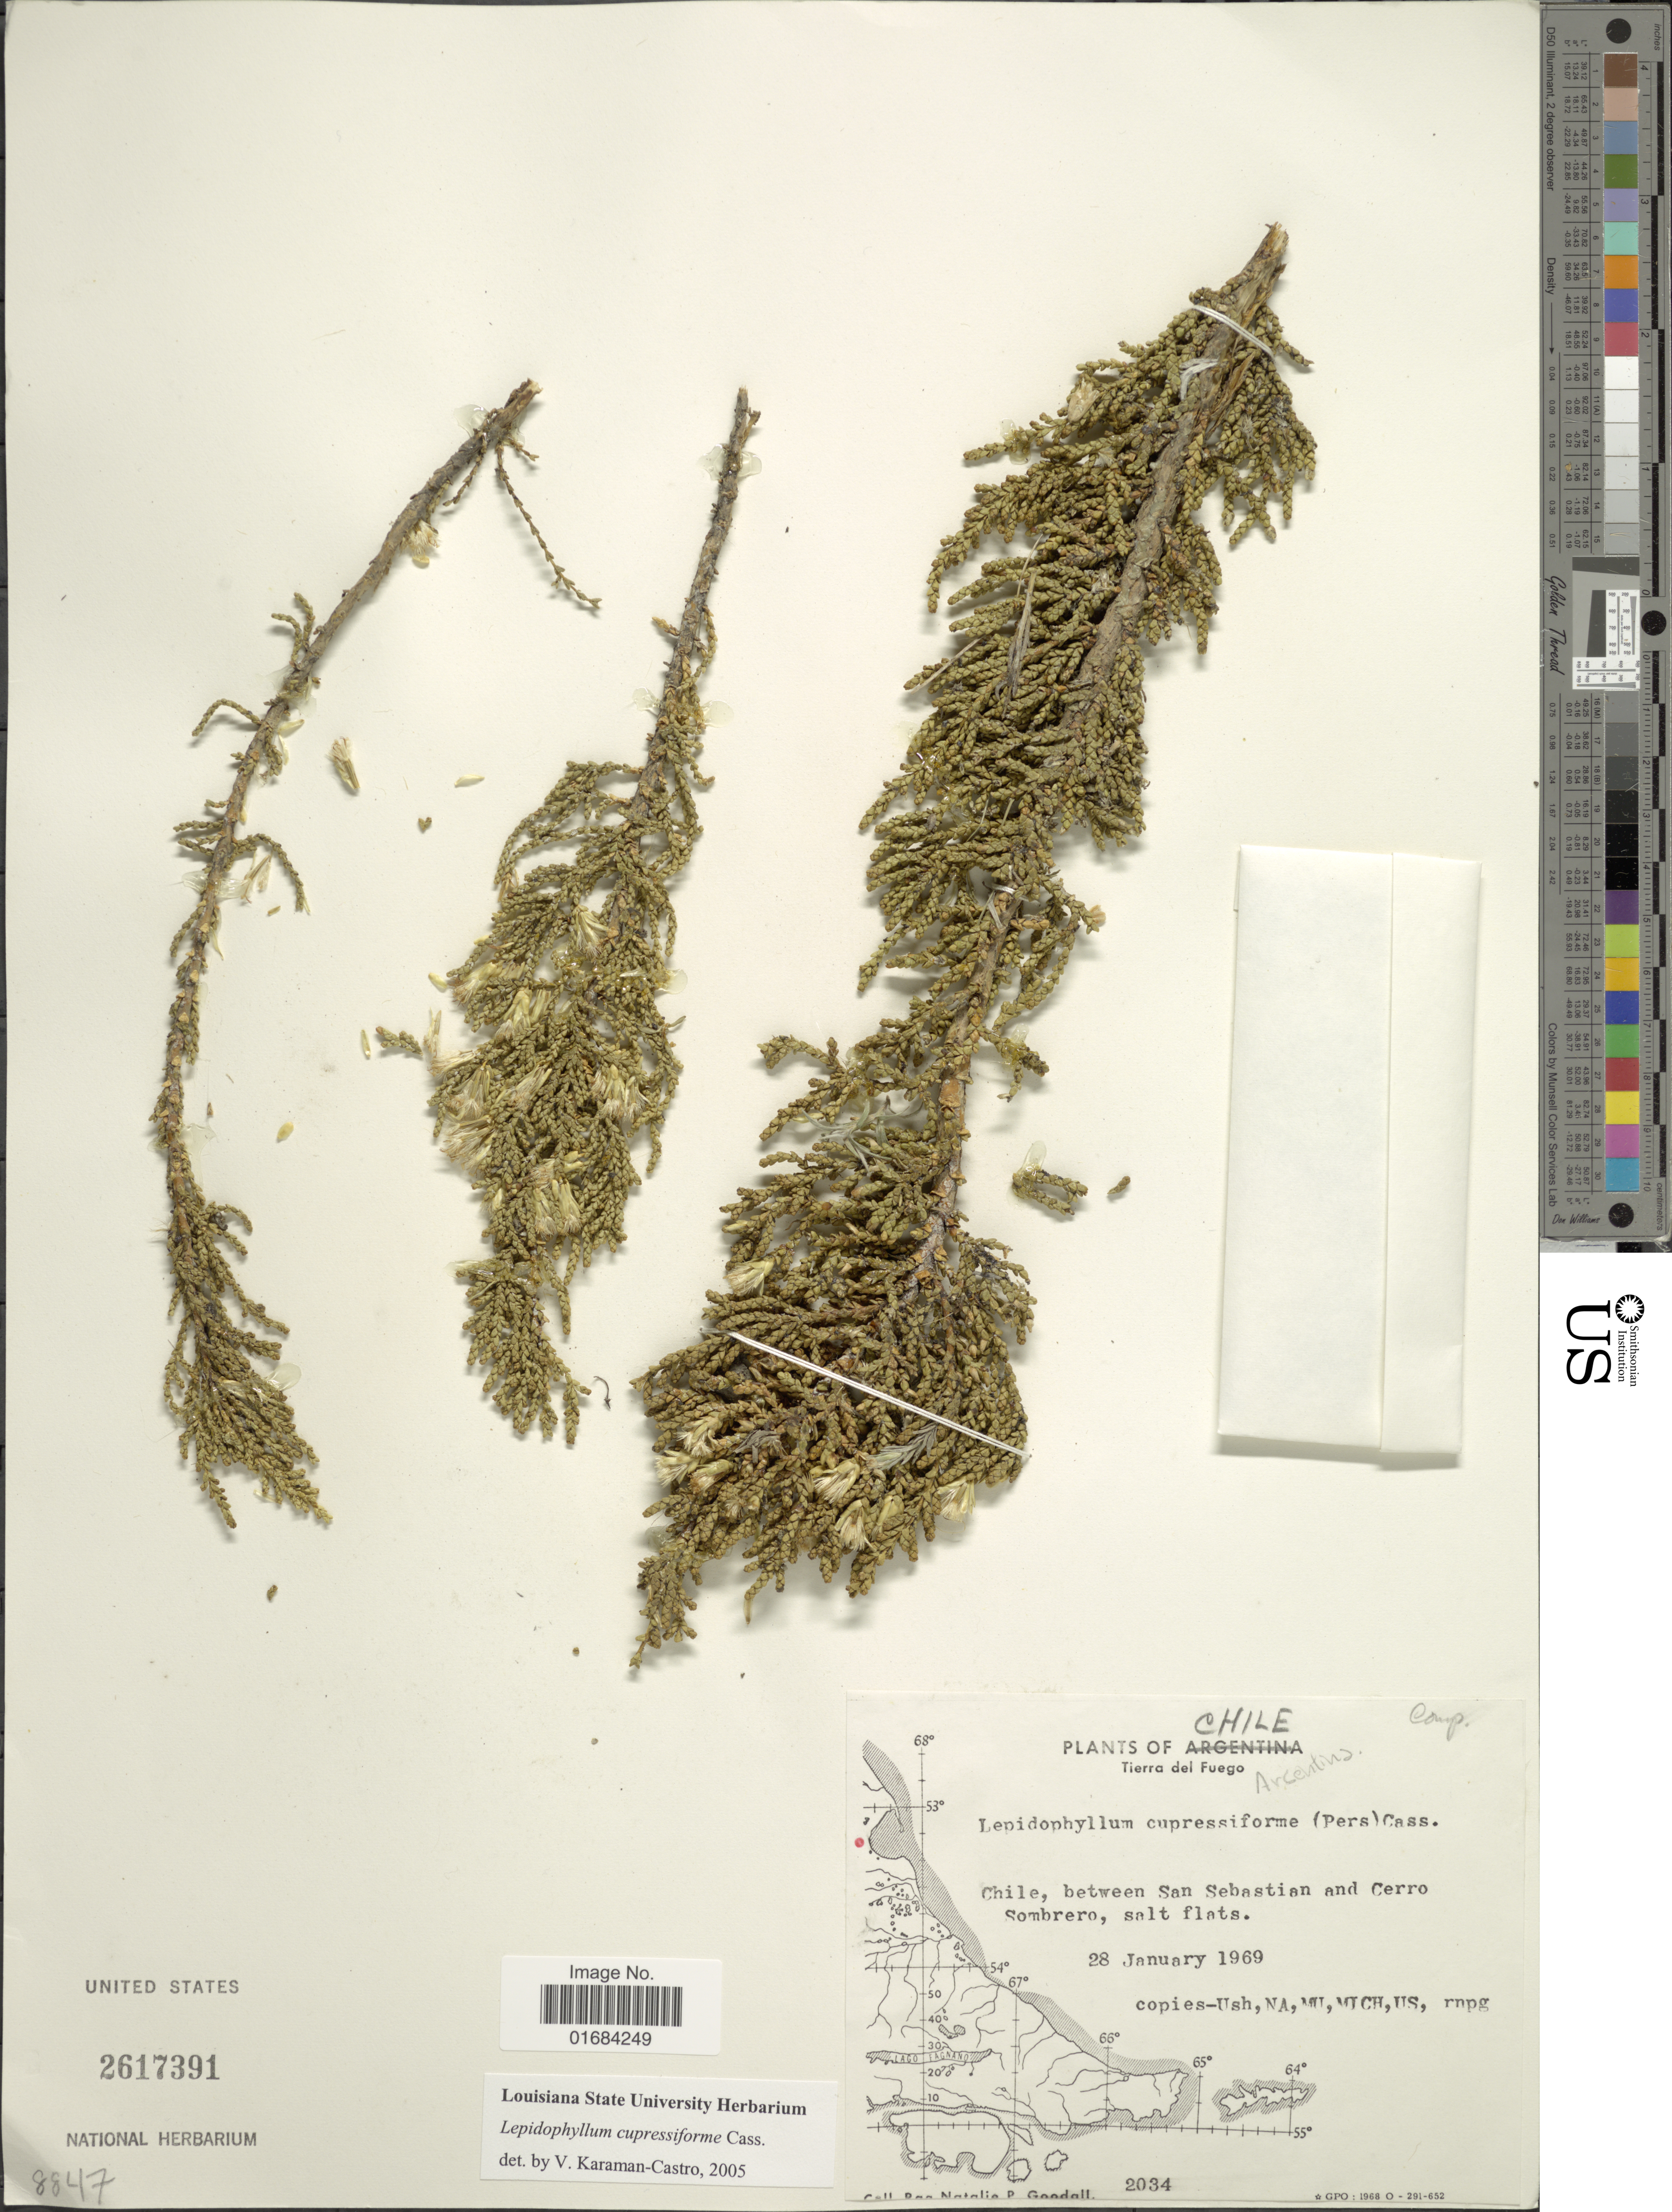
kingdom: Plantae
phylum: Tracheophyta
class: Magnoliopsida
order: Asterales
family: Asteraceae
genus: Lepidophyllum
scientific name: Lepidophyllum cupressiforme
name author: (Lam.) Cass.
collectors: R. Goodall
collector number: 2034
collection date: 1969-01-28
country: Chile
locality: Chile, Tierra del Fuego, Chile, between San Sabastian and Cerro Sombrero, salt flats.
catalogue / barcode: US 2617391